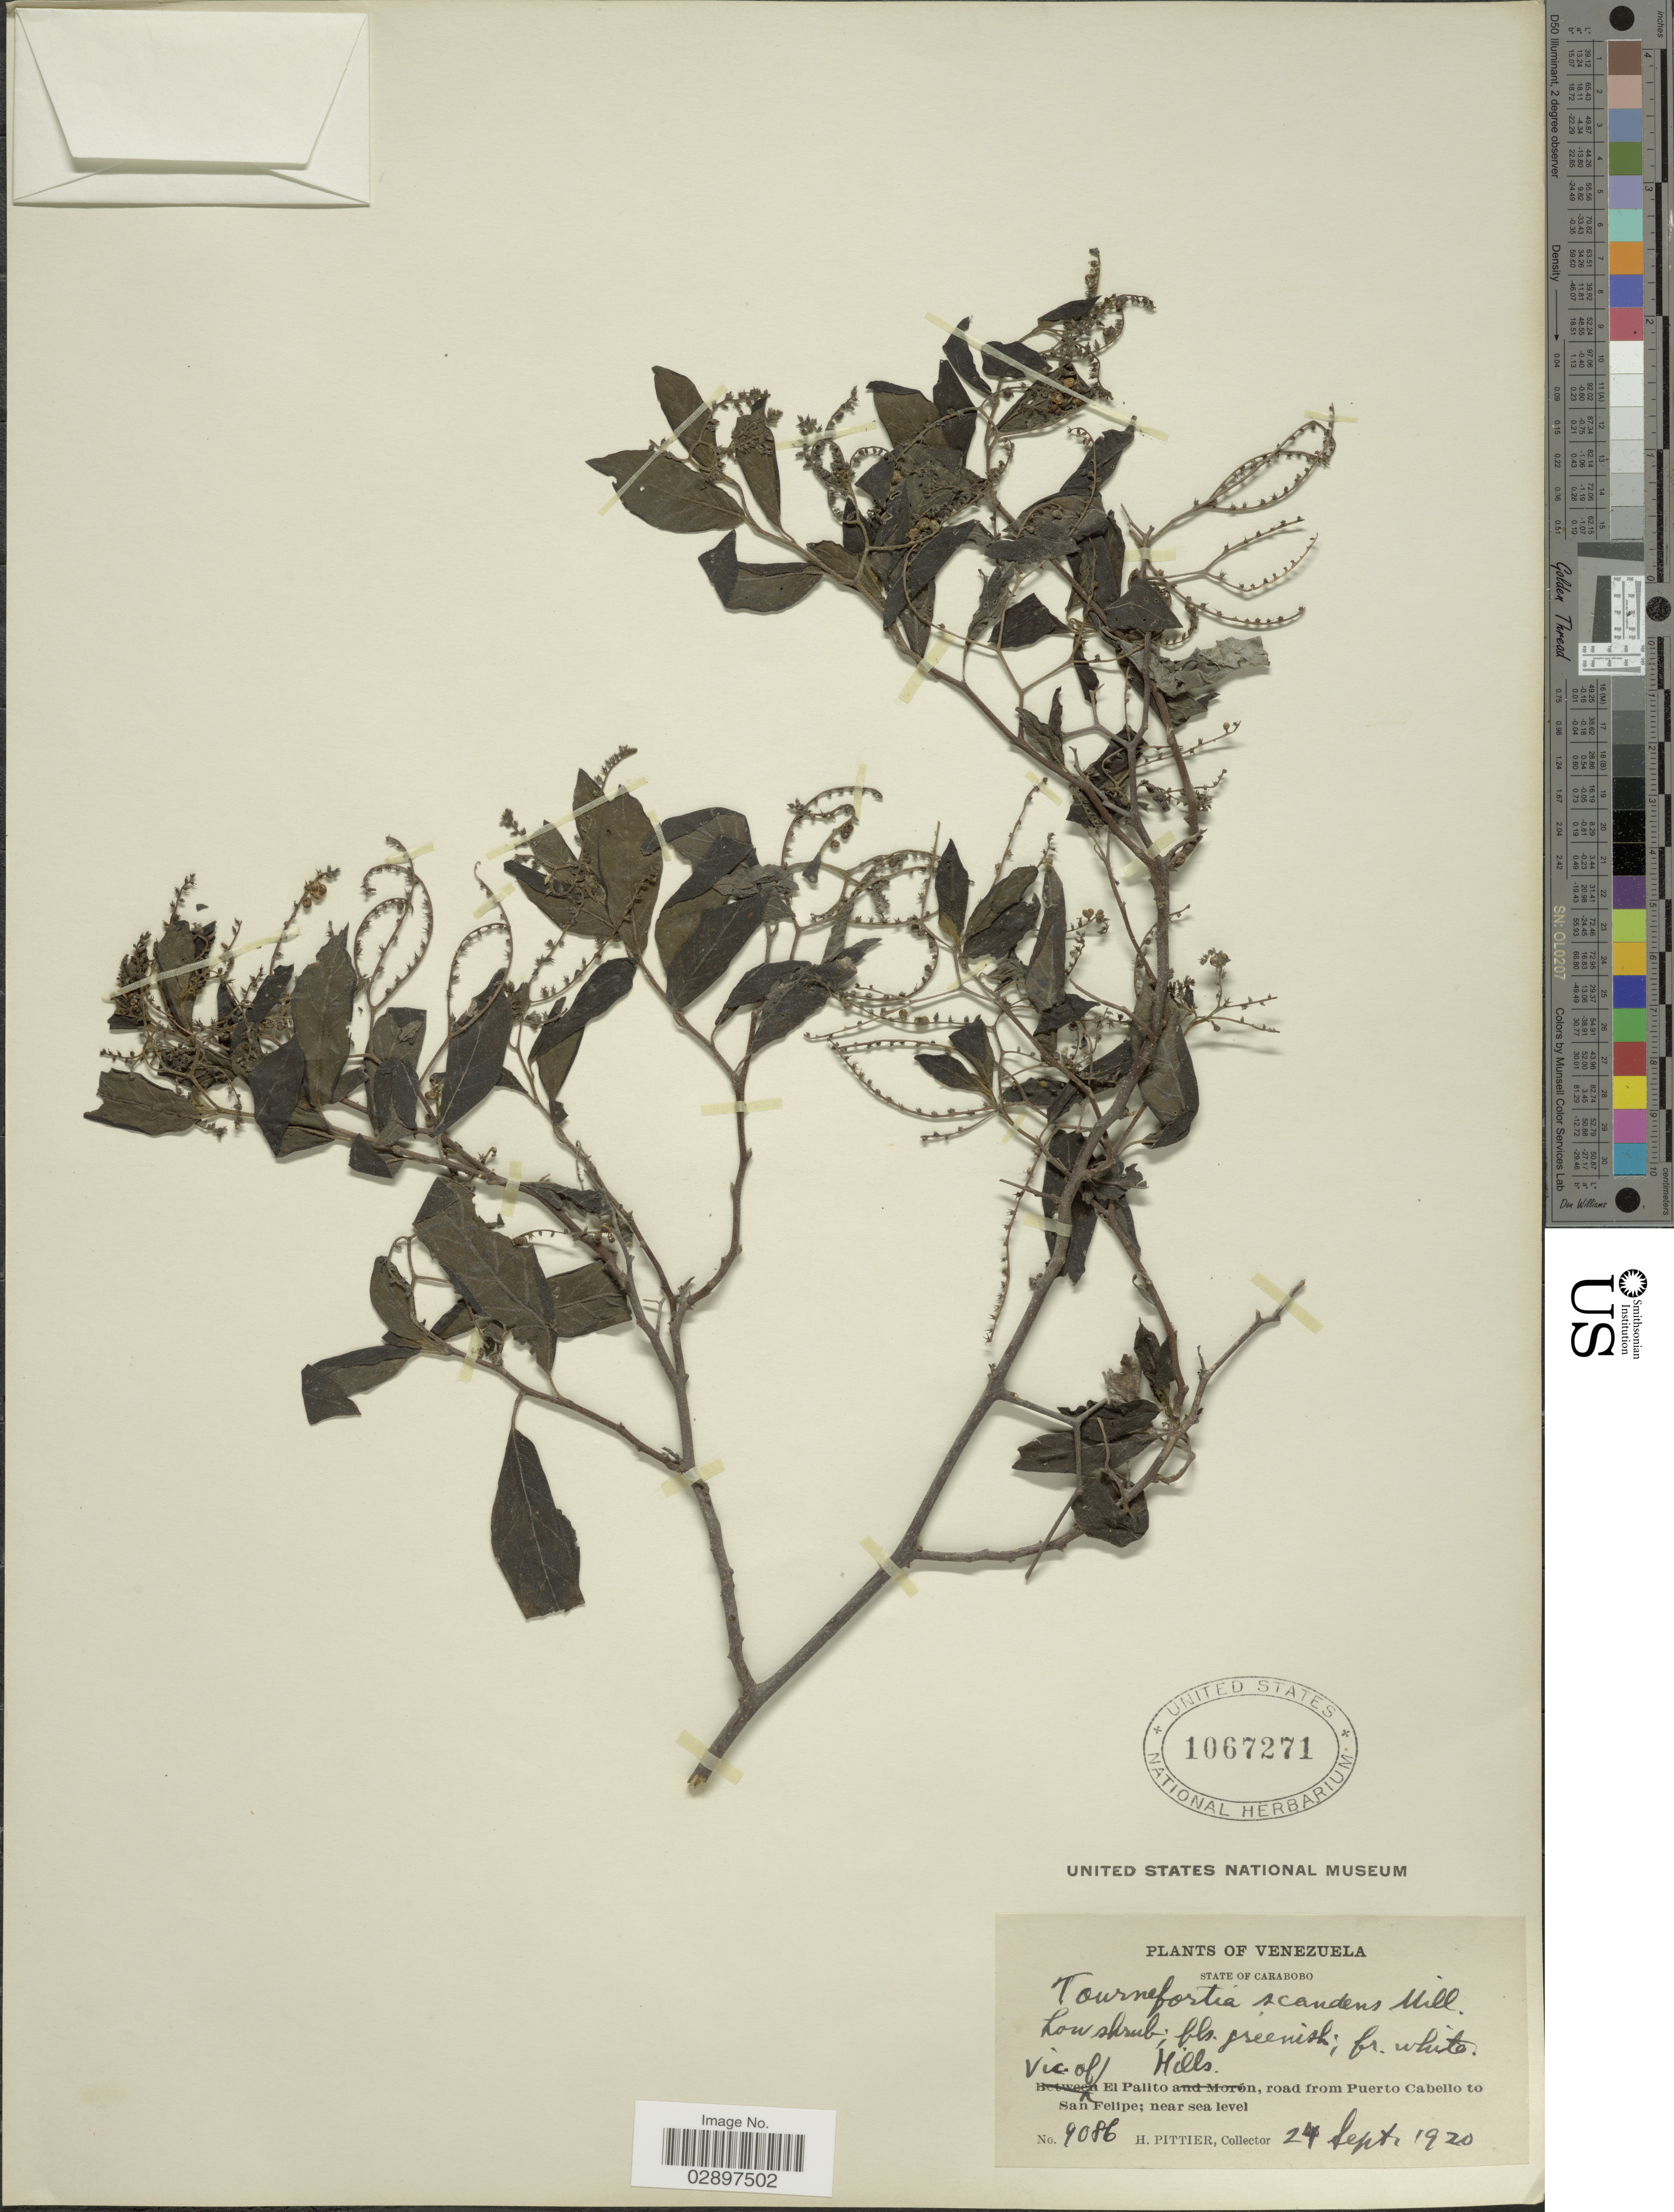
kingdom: Plantae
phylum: Tracheophyta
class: Magnoliopsida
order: Boraginales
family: Heliotropiaceae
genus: Tournefortia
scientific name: Tournefortia scandens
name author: Willd.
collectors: H. F. Pittier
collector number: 9086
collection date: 1920-09-24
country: Venezuela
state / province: Carabobo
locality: Vic. of El Palito, road from Puerto Cabello to San Felipe.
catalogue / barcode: US 1067271